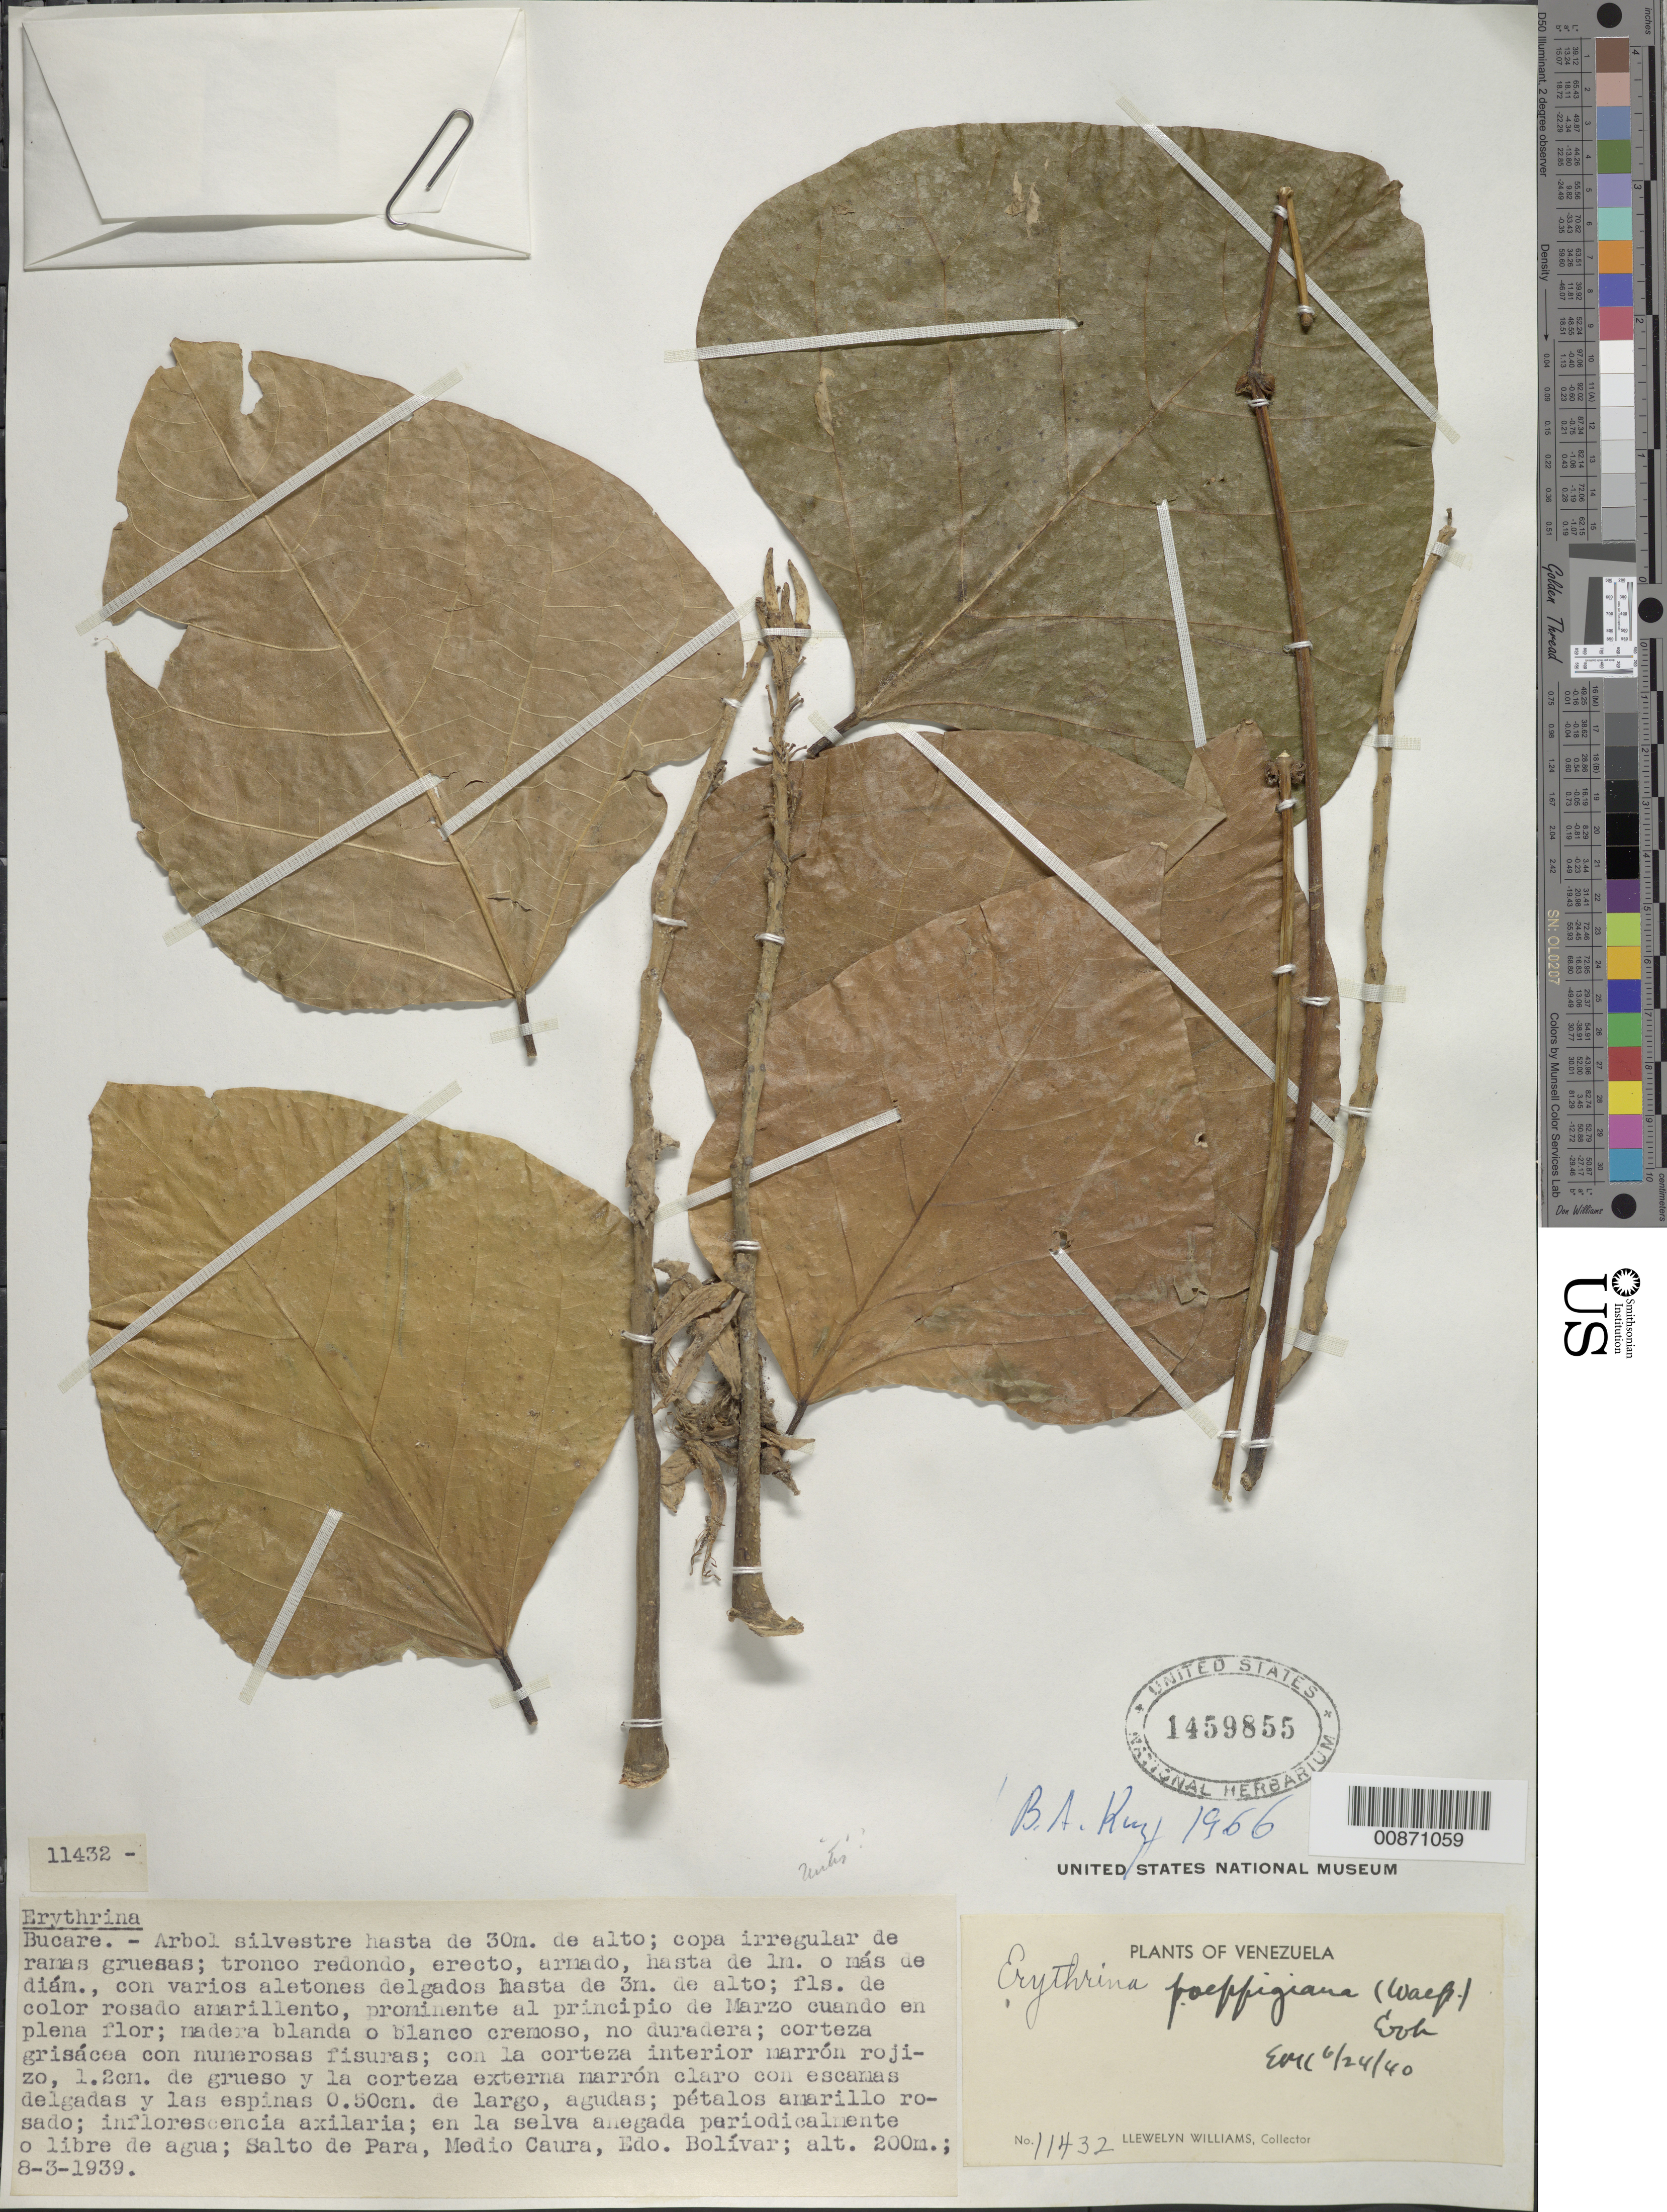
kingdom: Plantae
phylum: Tracheophyta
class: Magnoliopsida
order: Fabales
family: Fabaceae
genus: Erythrina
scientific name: Erythrina poeppigiana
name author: (Walp.) O.F. Cook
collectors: Ll. Williams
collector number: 11432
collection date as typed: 8-Mar-39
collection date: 1939-03-08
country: Venezuela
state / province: Bolívar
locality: Salto de Para, Medio Caura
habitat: Selva anegada periodicalmente o libre de agua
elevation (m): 200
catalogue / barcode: US 1459855